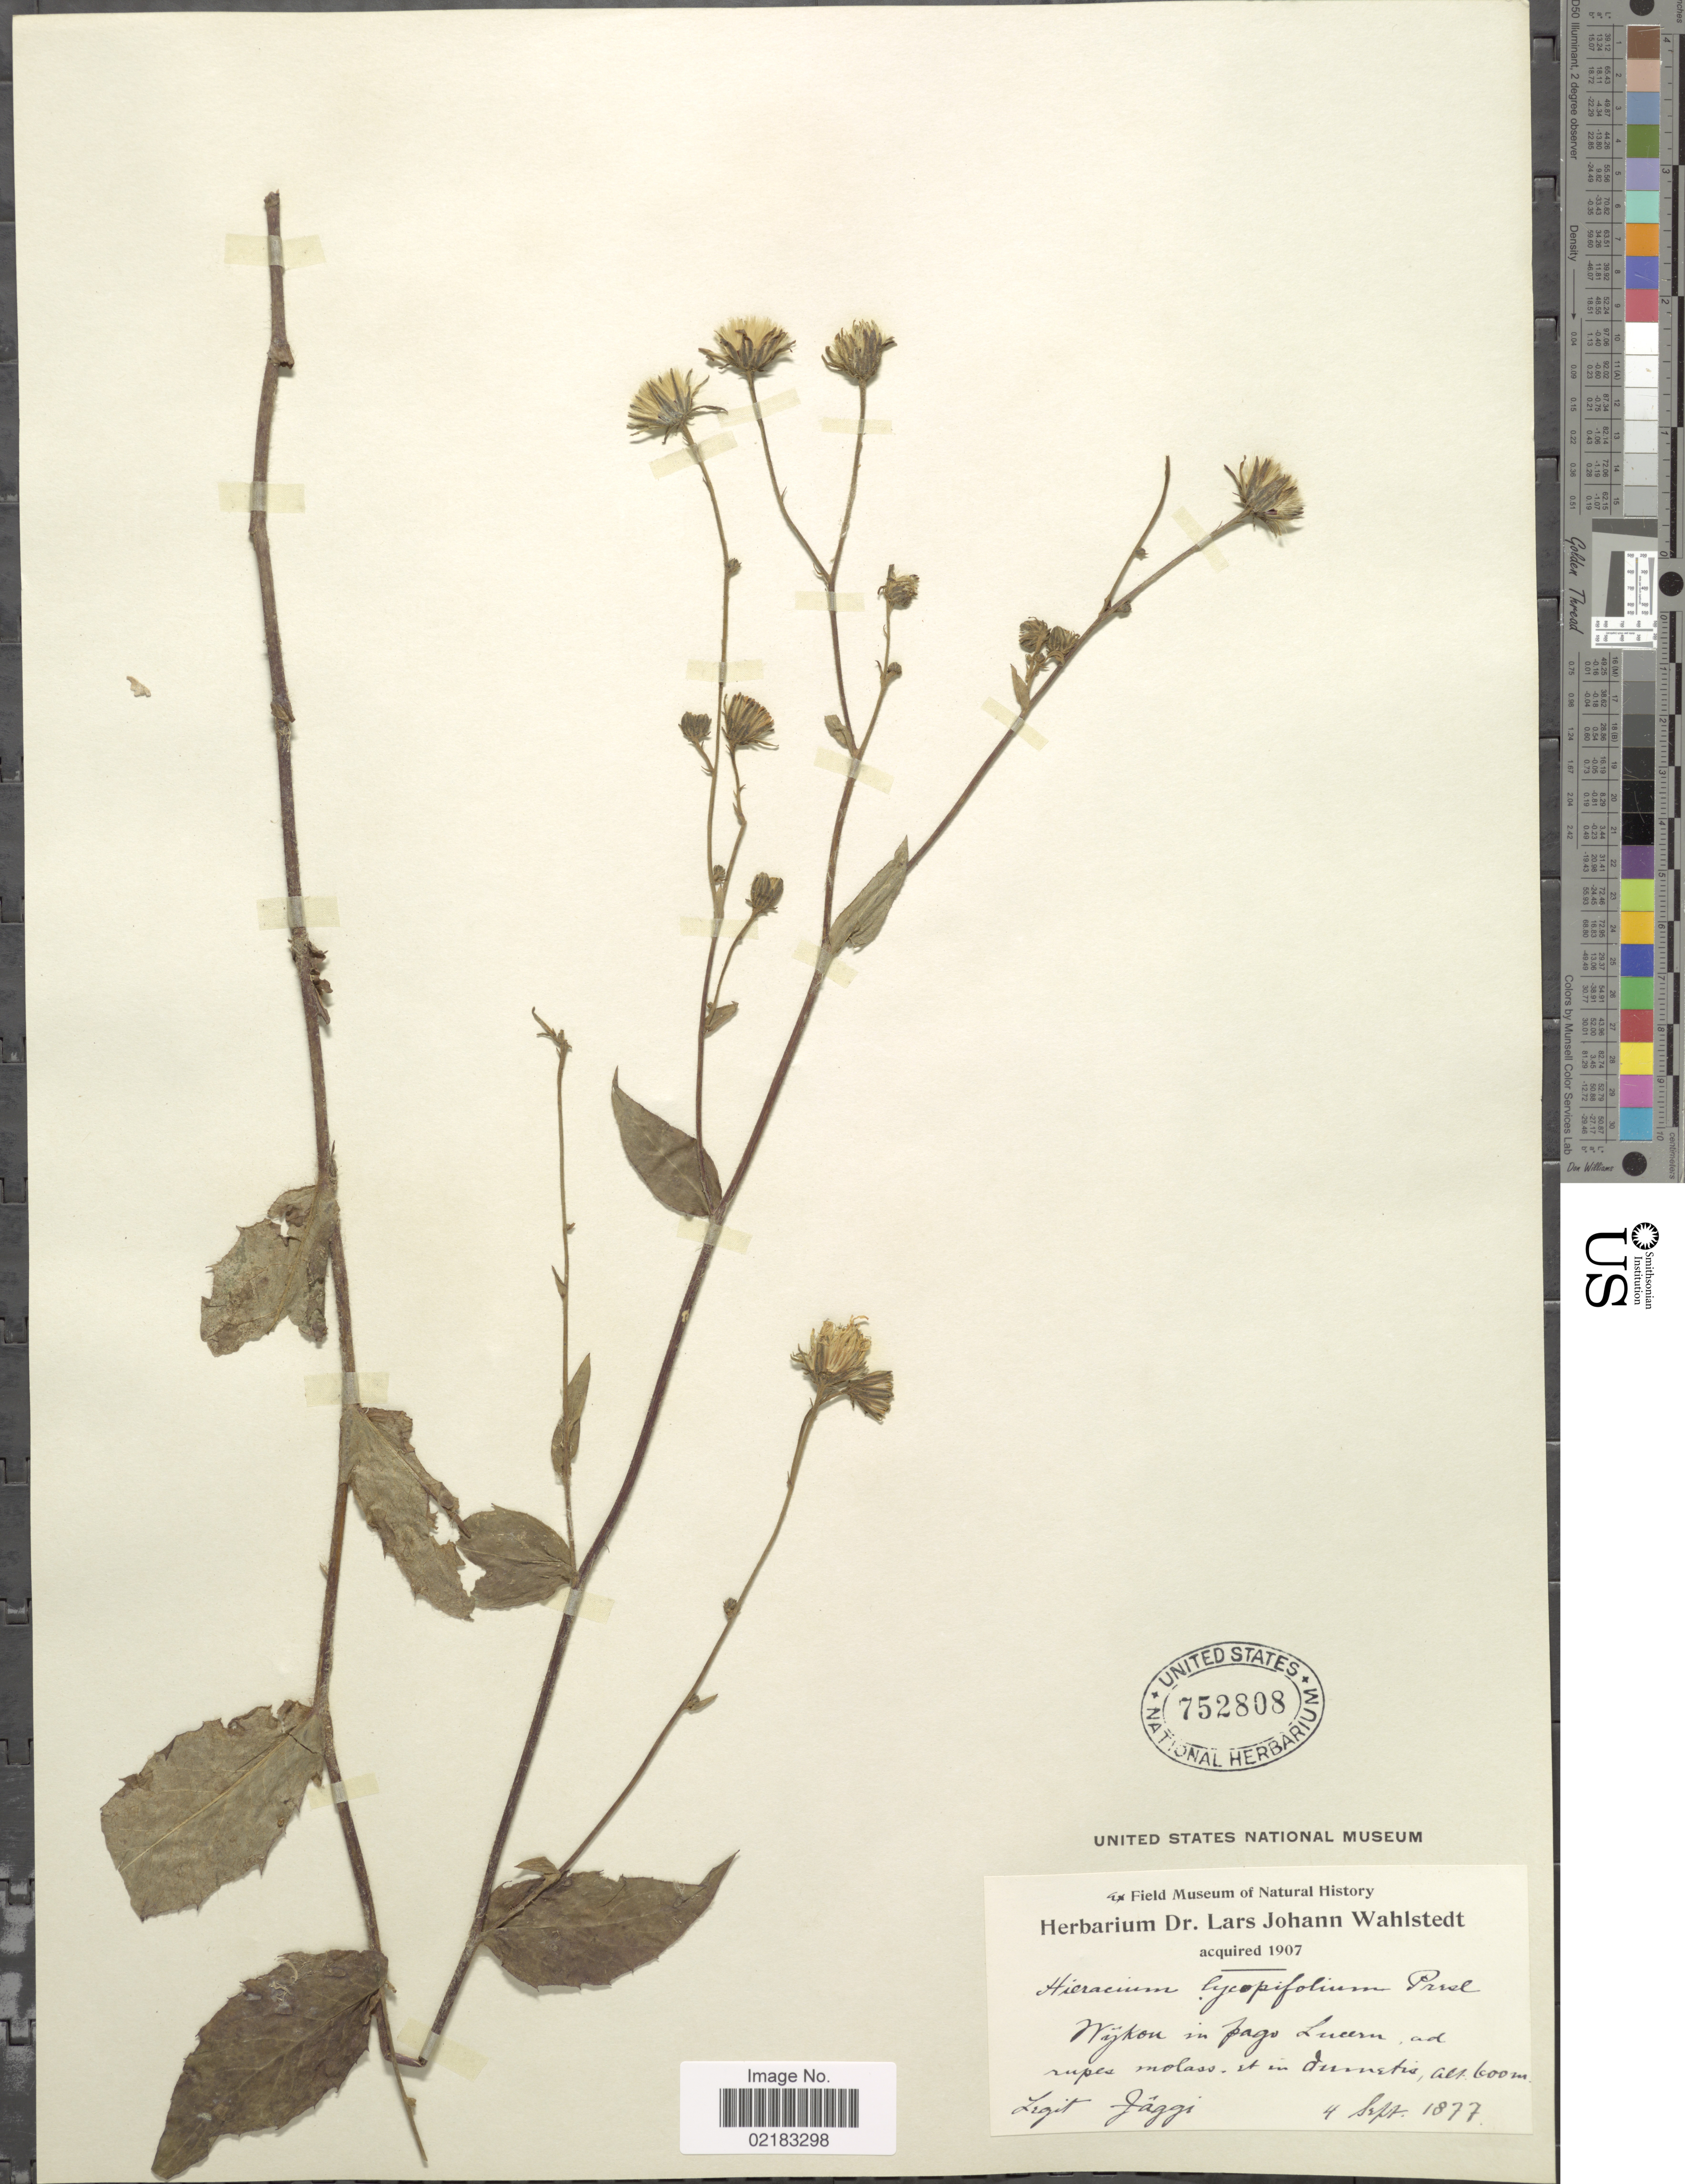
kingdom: Plantae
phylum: Tracheophyta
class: Magnoliopsida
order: Asterales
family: Asteraceae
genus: Hieracium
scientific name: Hieracium lycopifolium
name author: Froel.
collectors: Jaggi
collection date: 1877-09-04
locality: Nazkou in pago Lueeru ad rupes molass. at in durnetis [interpreted]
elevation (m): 600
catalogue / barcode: US 752808